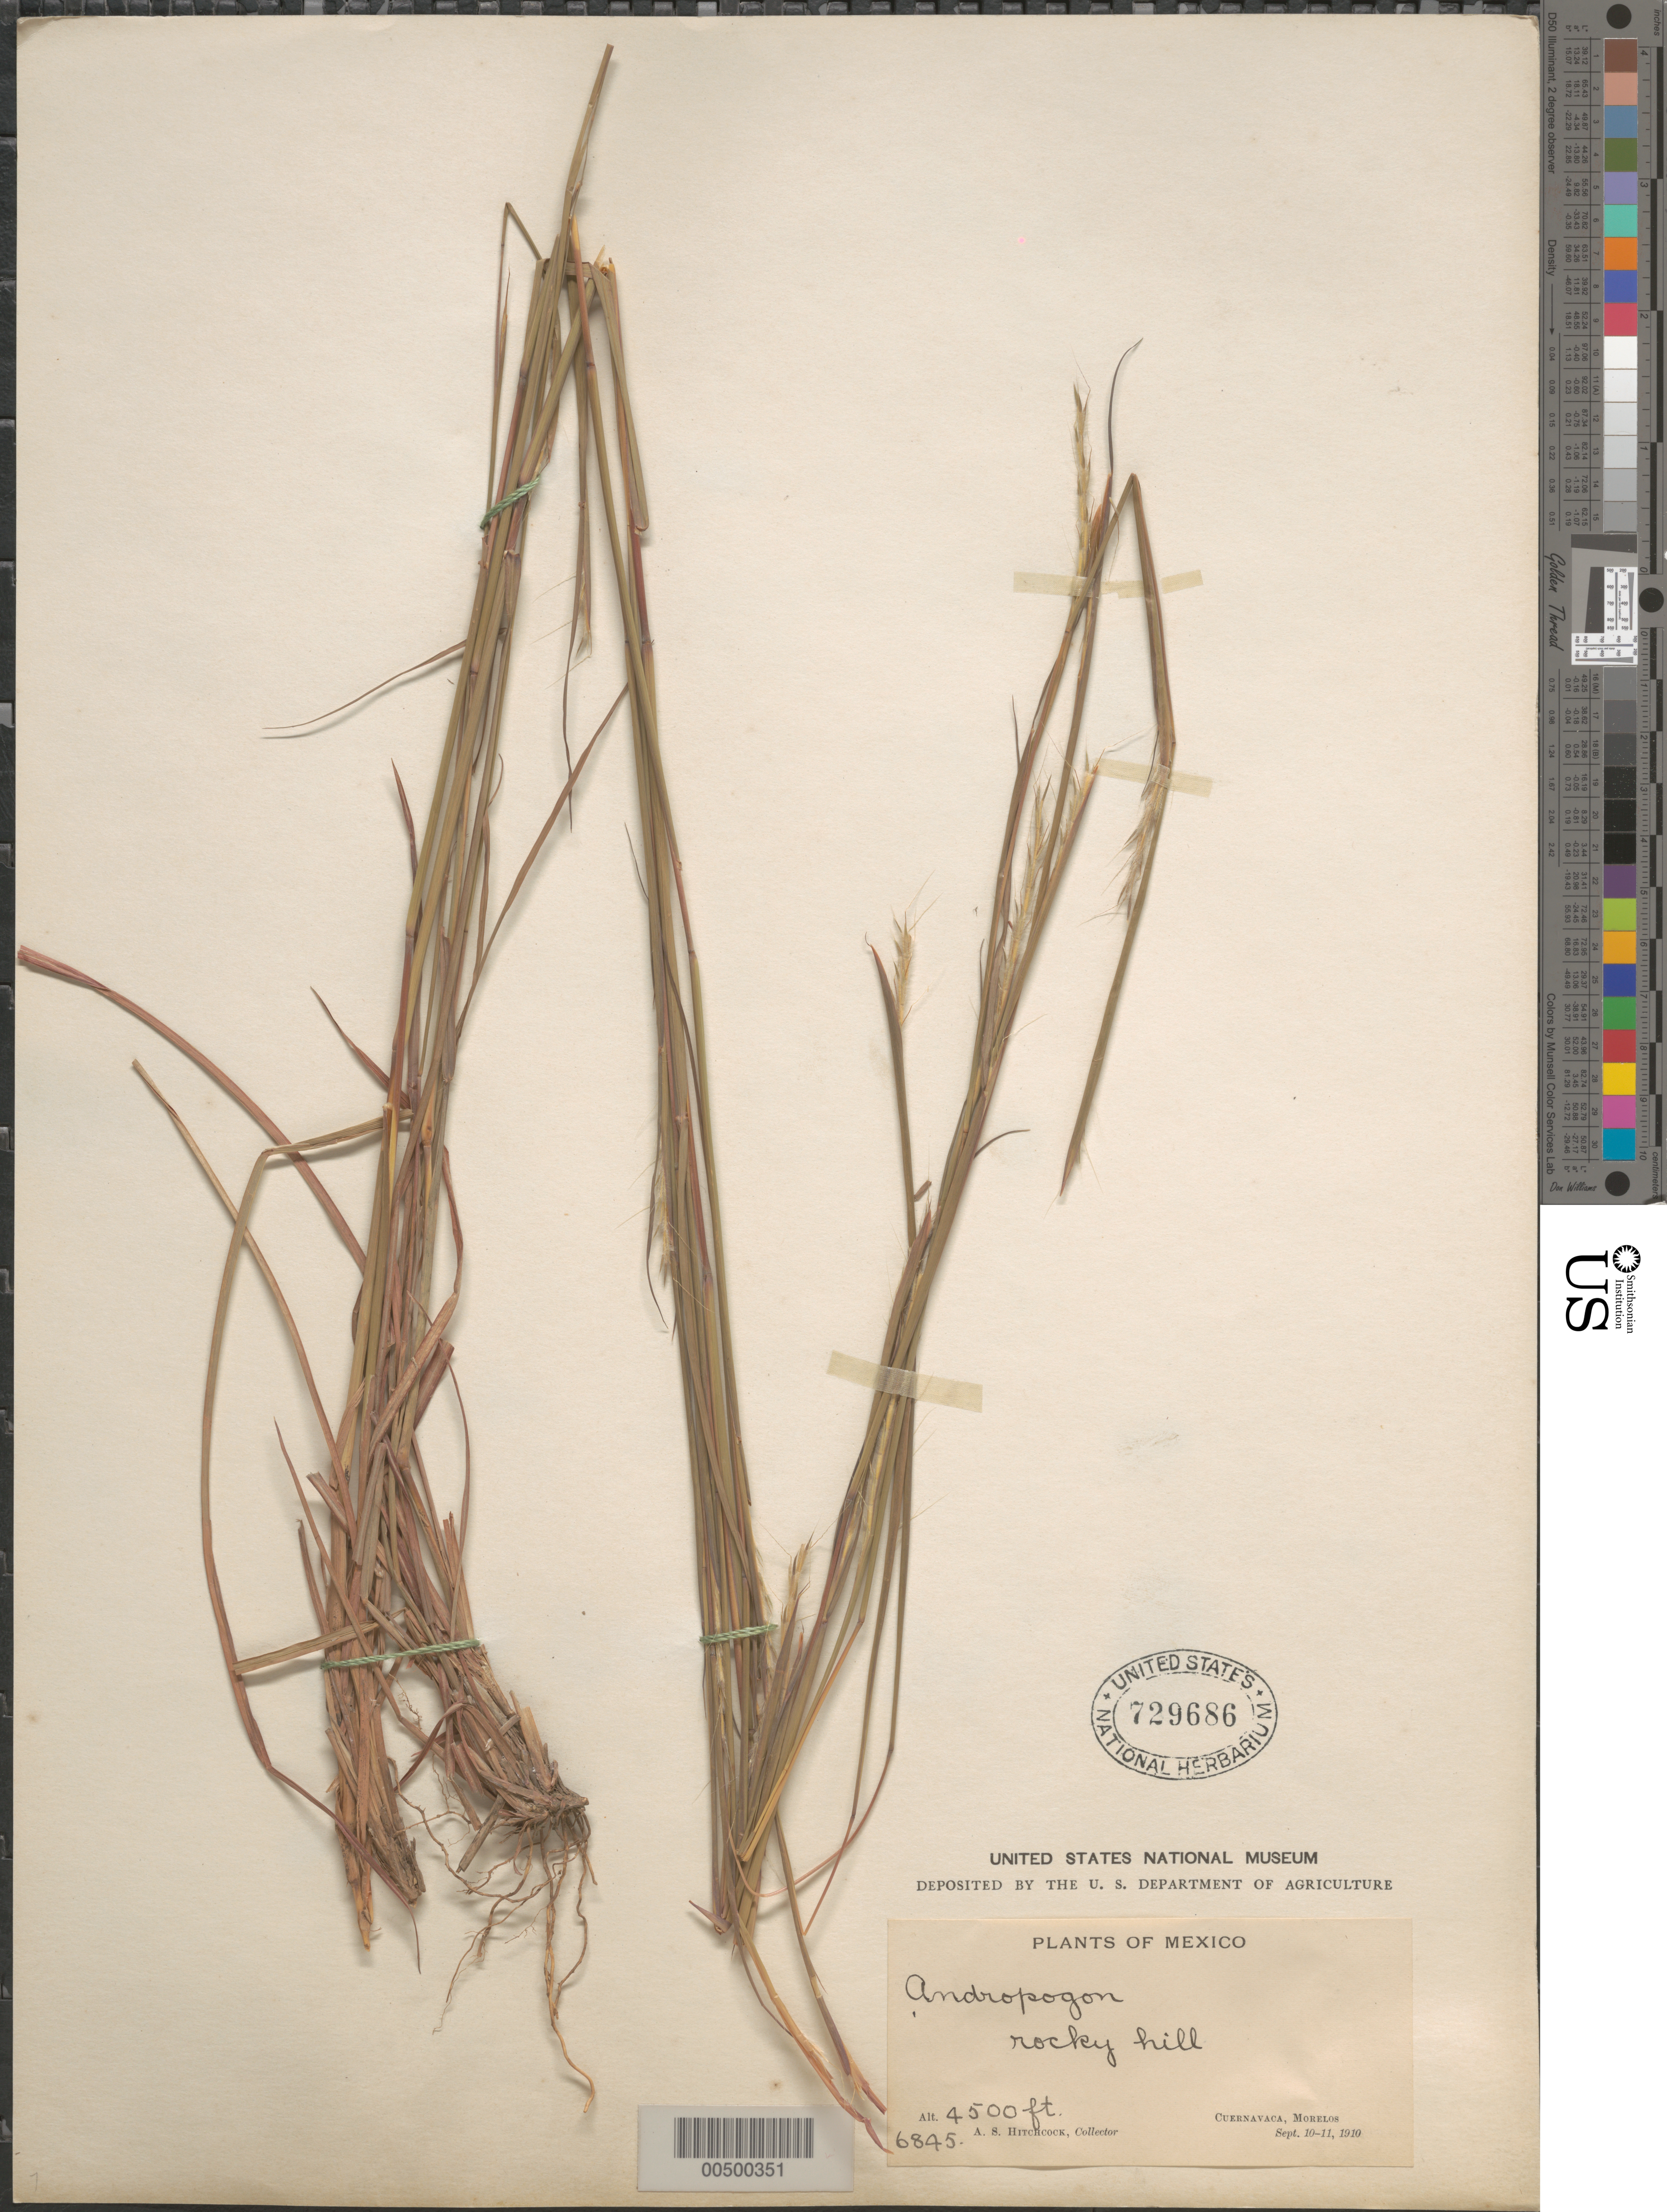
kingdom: Plantae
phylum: Tracheophyta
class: Liliopsida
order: Poales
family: Poaceae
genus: Schizachyrium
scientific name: Schizachyrium sanguineum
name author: (Retz.) Alston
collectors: A. S. Hitchcock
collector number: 6845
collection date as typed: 10 Sep 1910 to 11 Sep 1910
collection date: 1910-09-11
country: Mexico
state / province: Morelos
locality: Cuernavaca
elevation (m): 1372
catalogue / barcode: US 729686